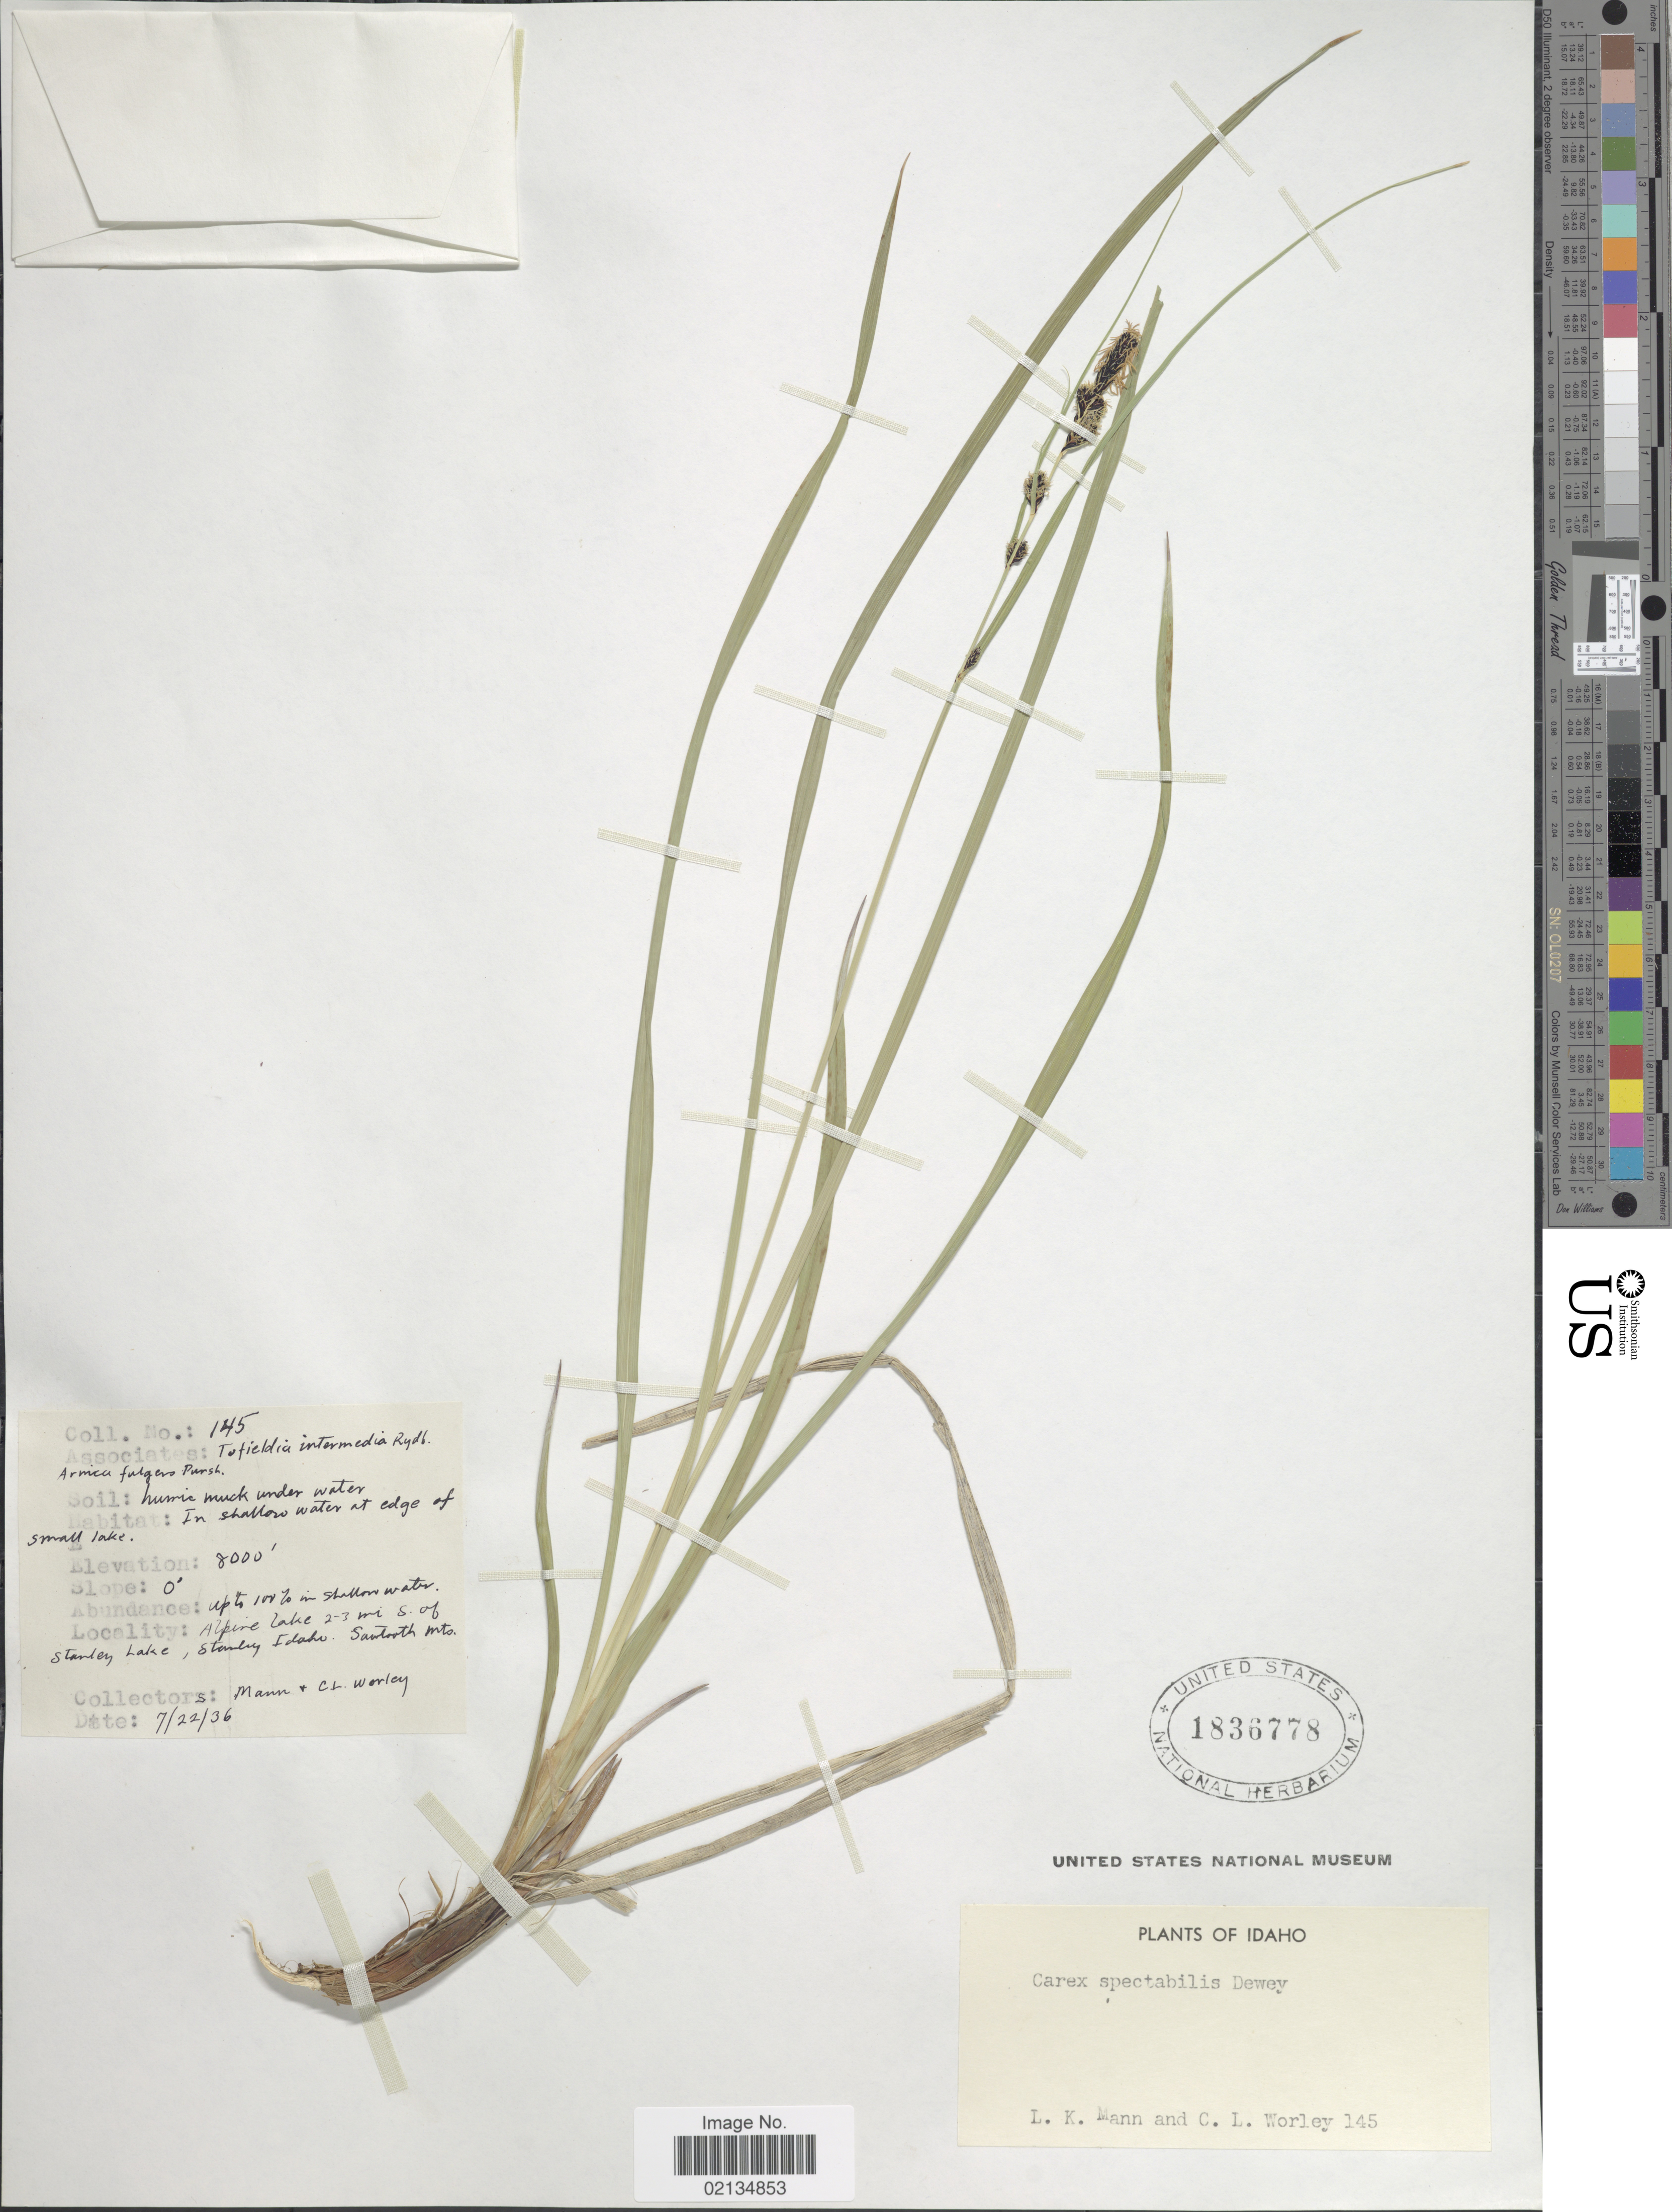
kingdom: Plantae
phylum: Tracheophyta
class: Liliopsida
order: Poales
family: Cyperaceae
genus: Carex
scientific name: Carex spectabilis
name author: Dewey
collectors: L. K. Mann & C. Worley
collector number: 145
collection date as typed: Transcribed d/m/y: 22/7/36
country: United States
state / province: Idaho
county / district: Custer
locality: Alpine Lake 2-3 mi S. of Stanley Lake, Stanley. Sawtooth Mts.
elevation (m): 2438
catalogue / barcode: US 1836778